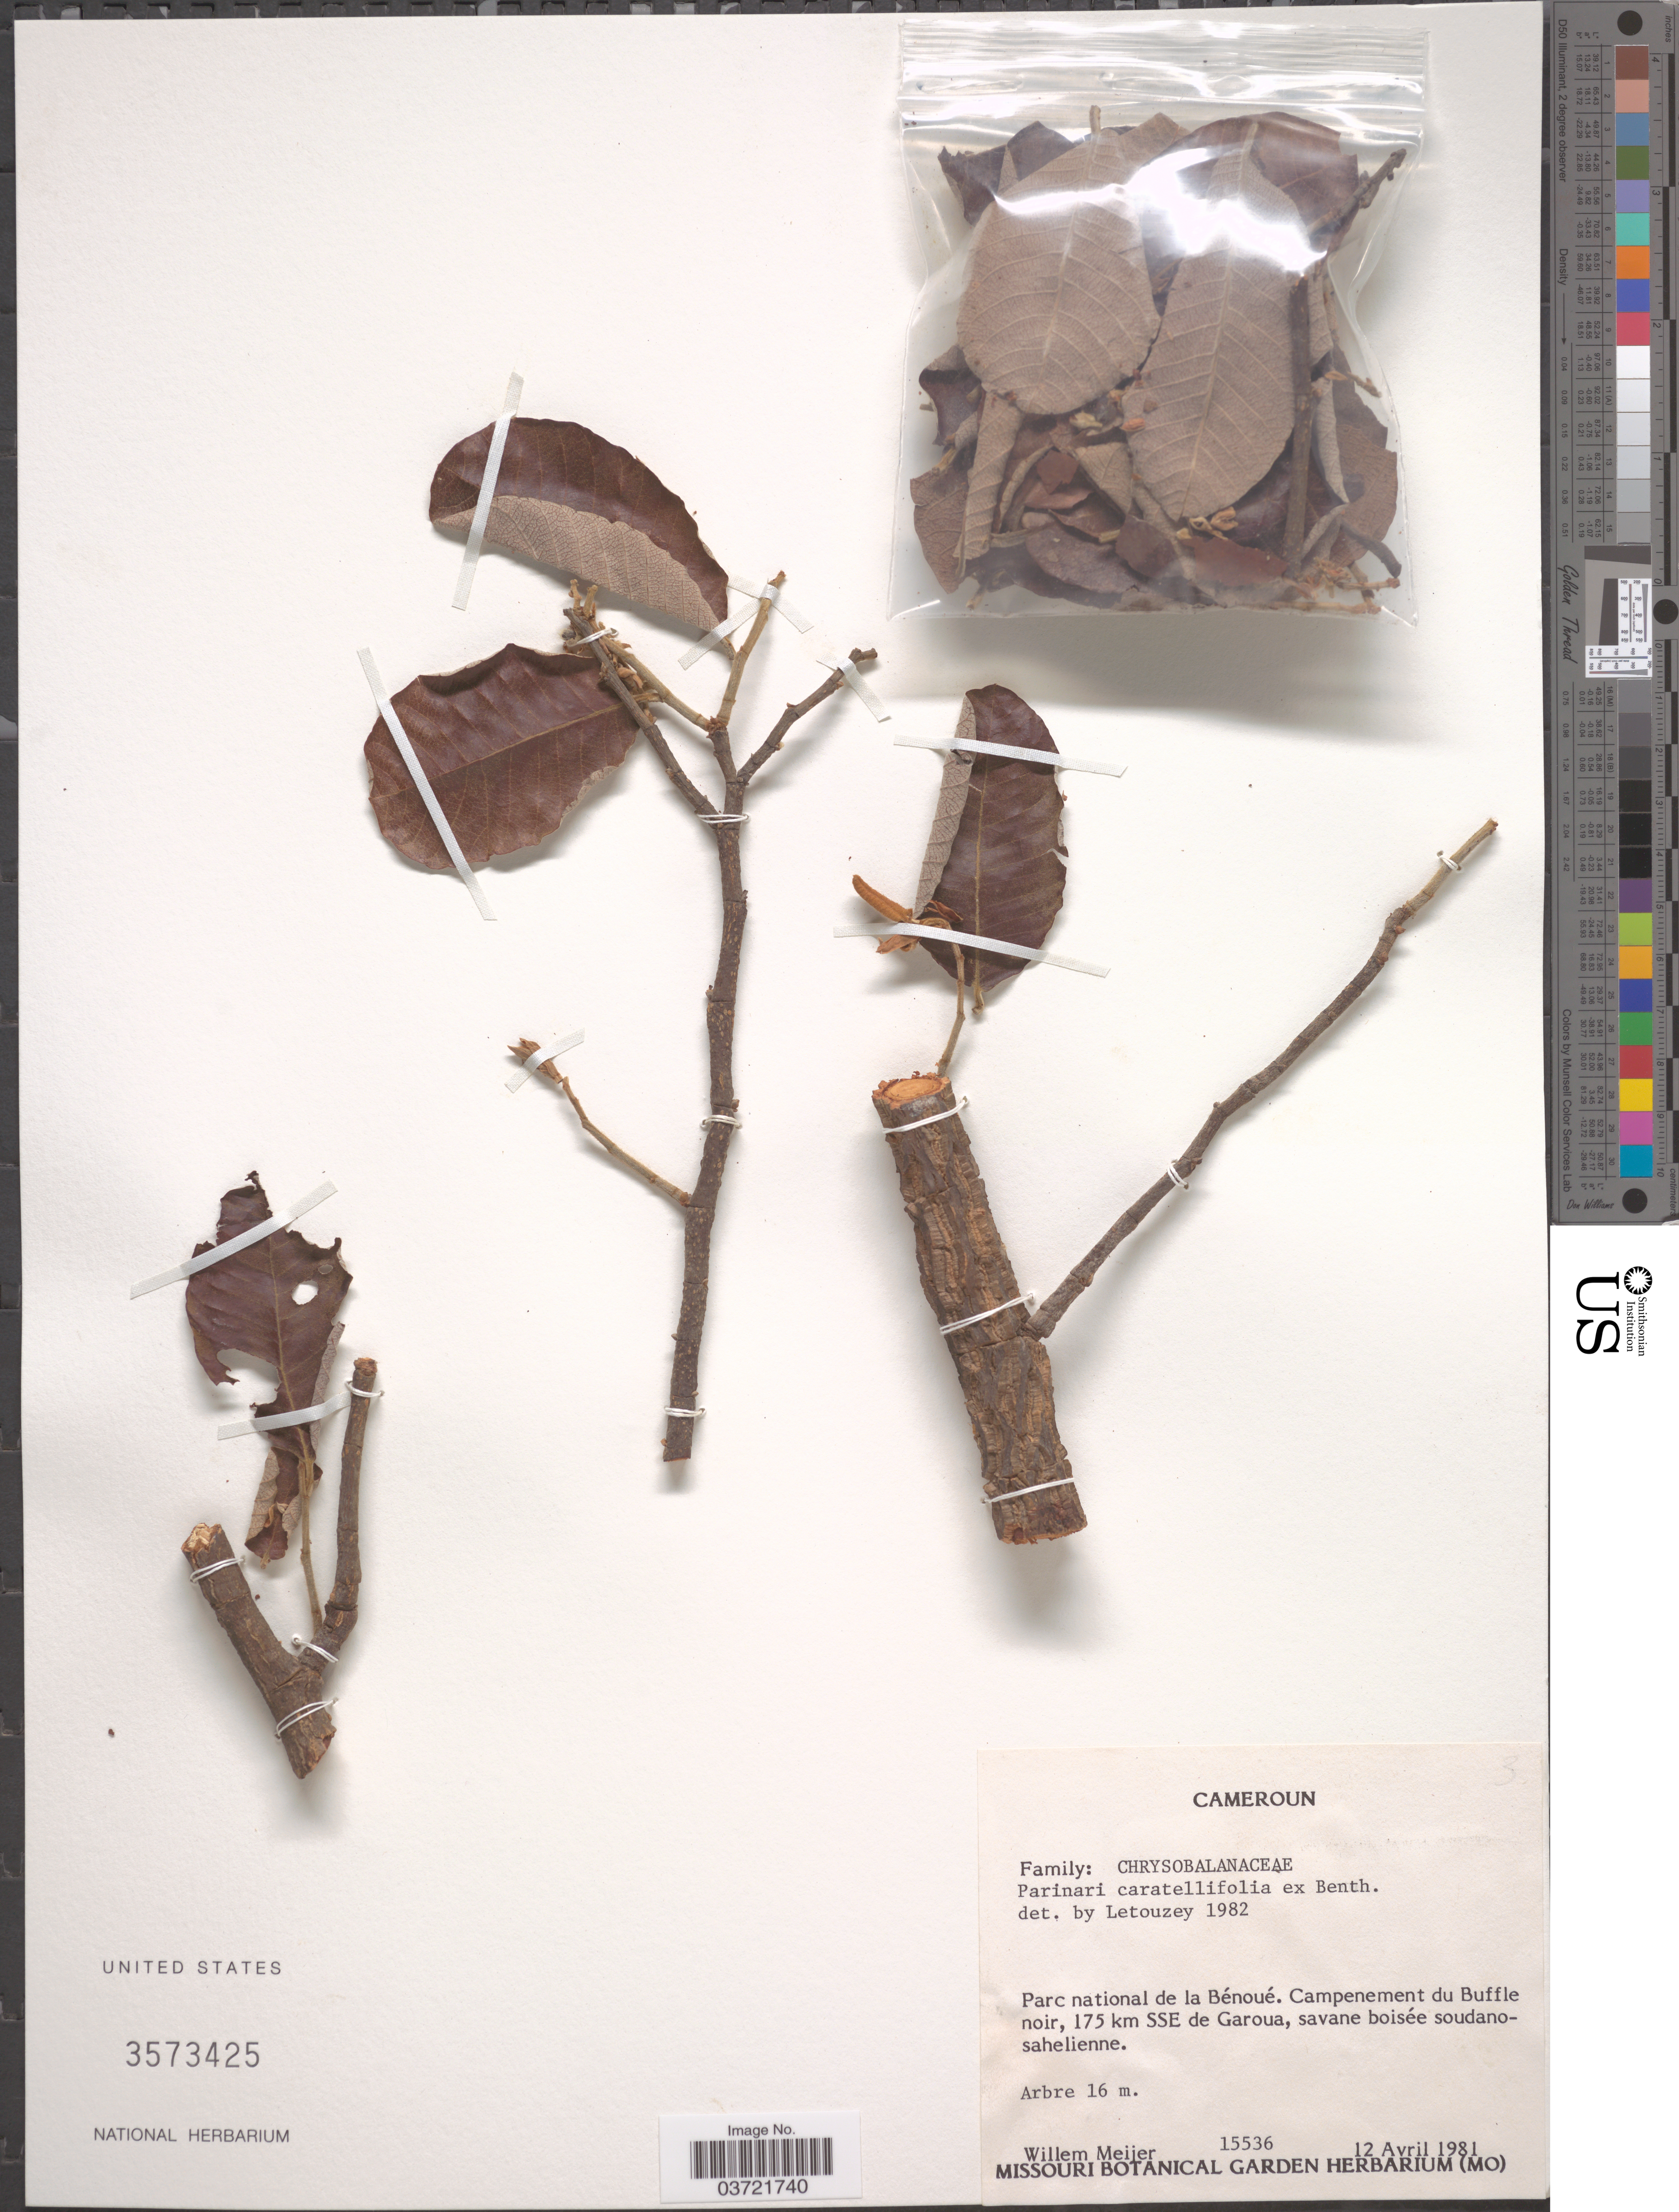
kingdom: Plantae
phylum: Tracheophyta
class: Magnoliopsida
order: Malpighiales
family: Chrysobalanaceae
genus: Parinari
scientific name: Parinari curatellifolia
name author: Planch. ex Benth.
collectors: W. Meijer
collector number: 15536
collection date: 1981-04-12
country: Cameroon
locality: Parc national de la Bénoué. Campenement du Buffle noir, 175 km SSE de Garoua.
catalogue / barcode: US 3573425